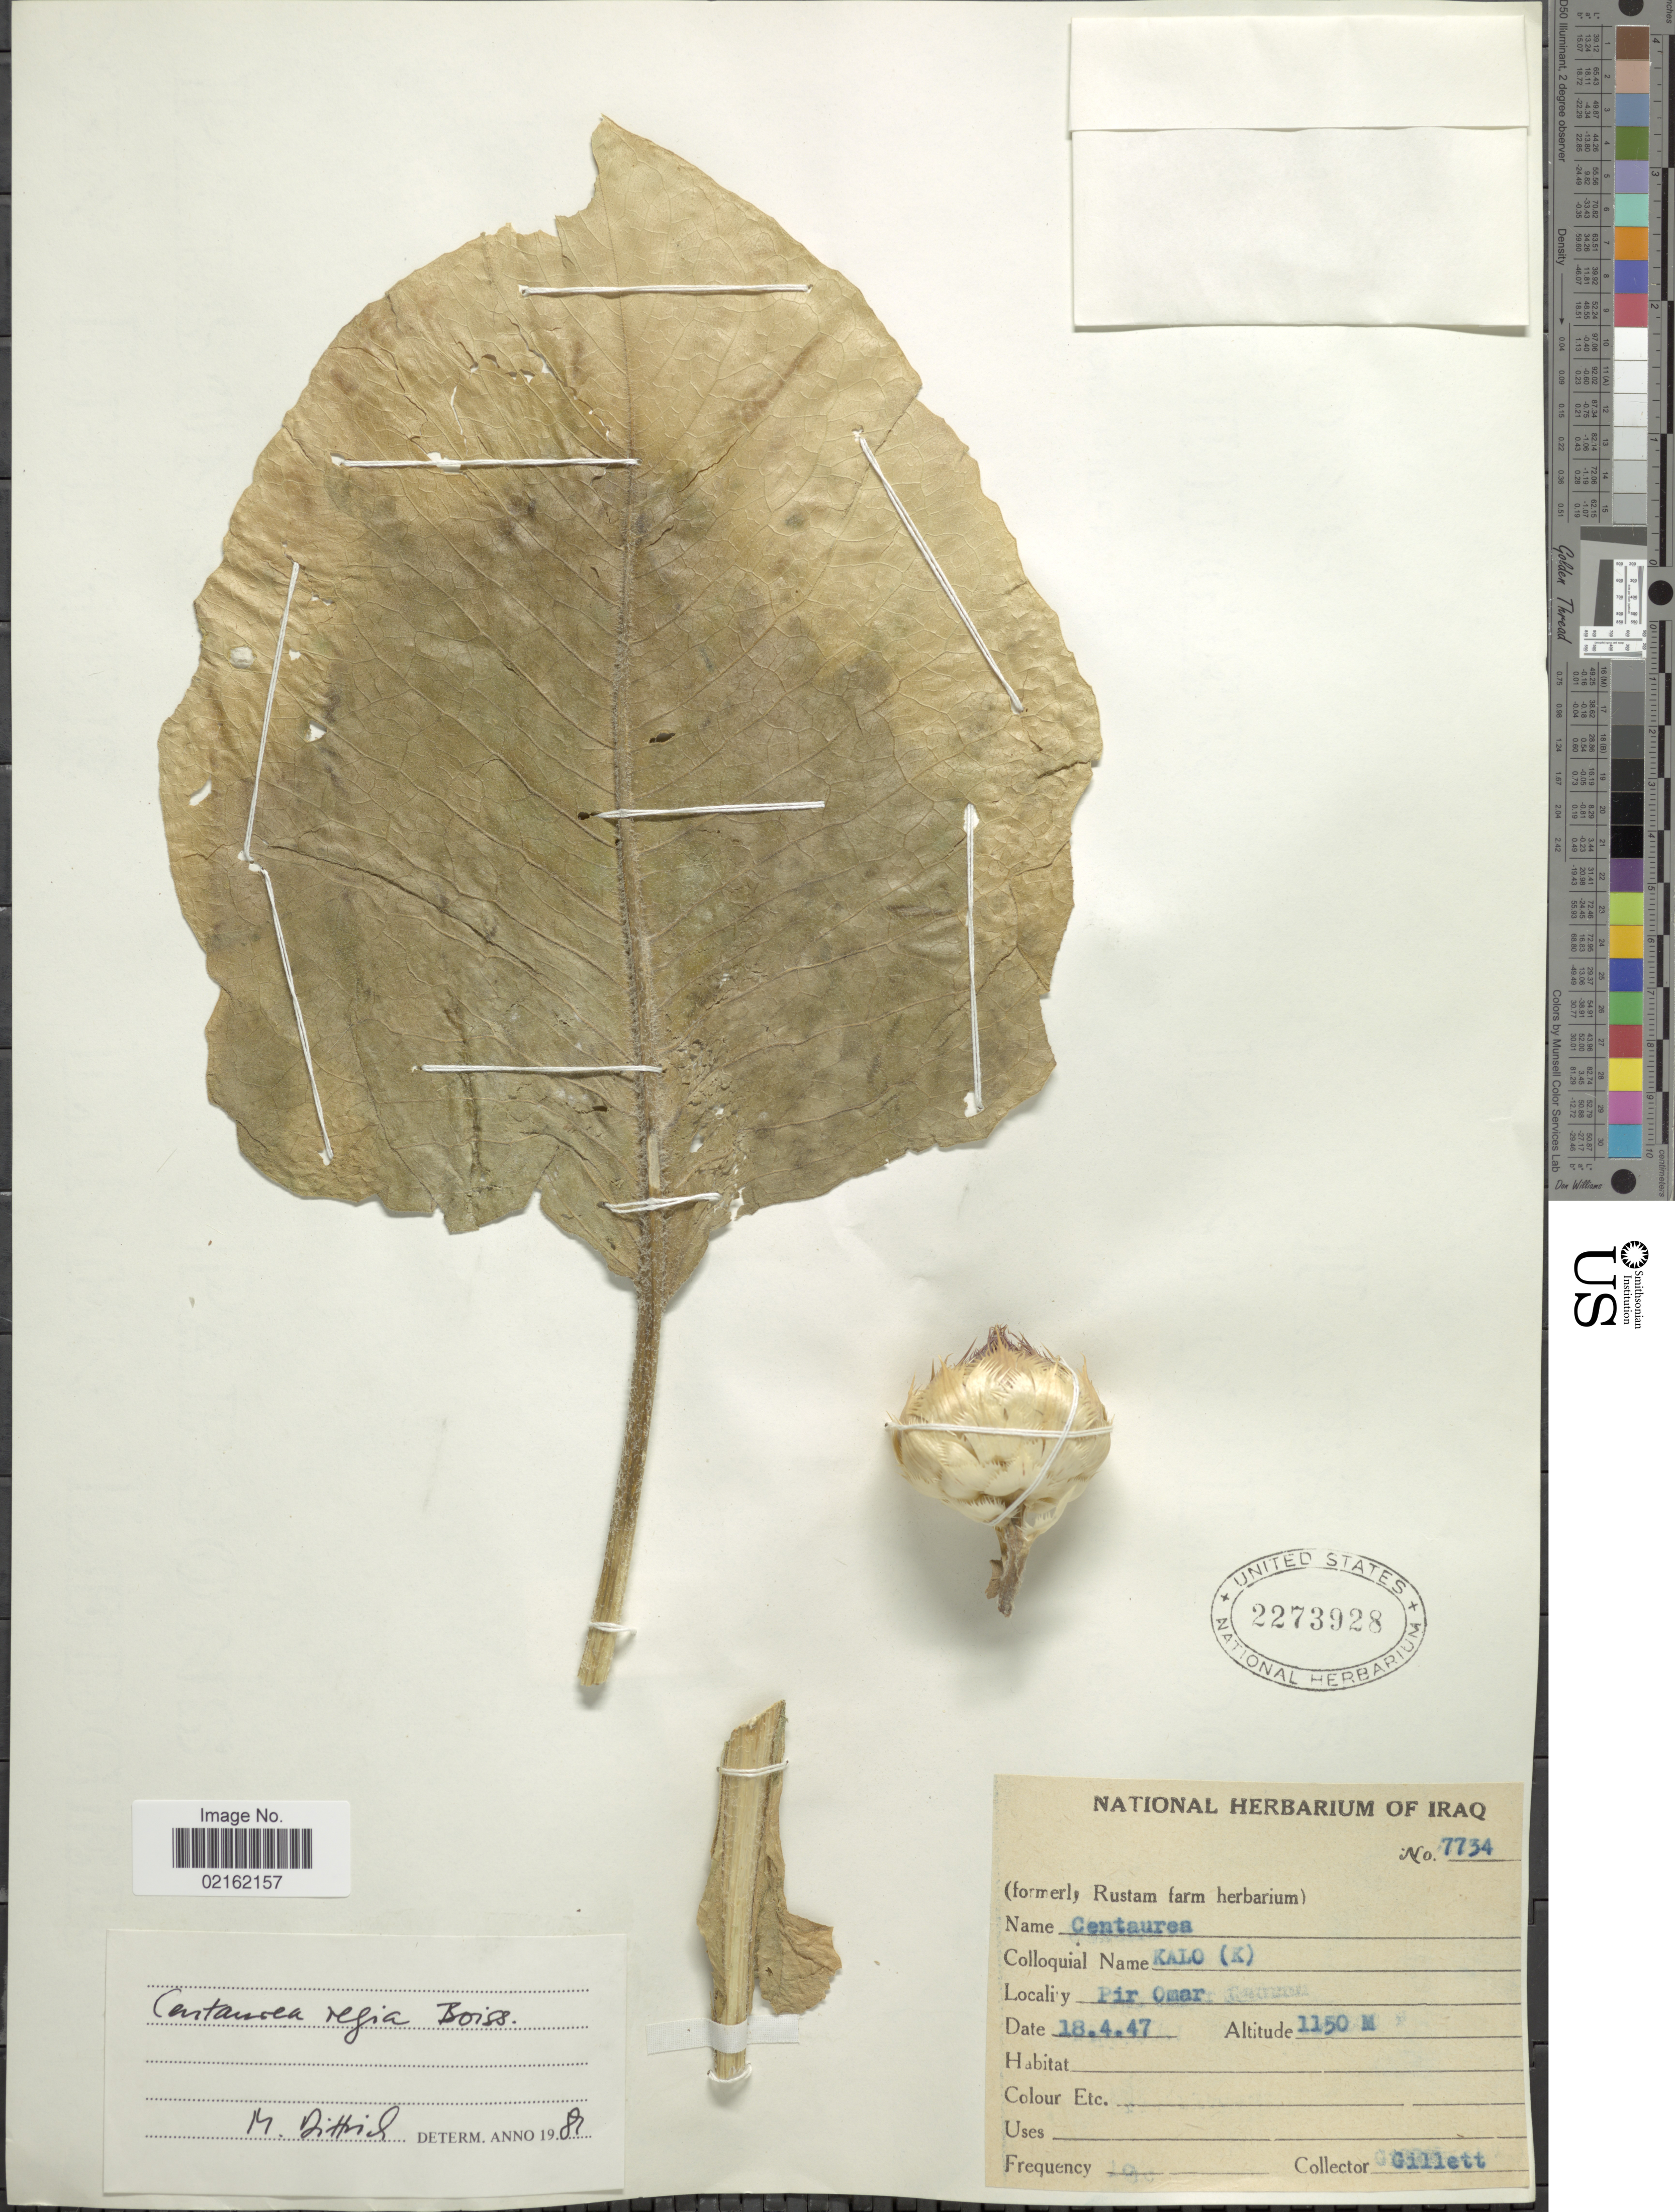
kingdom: Plantae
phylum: Tracheophyta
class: Magnoliopsida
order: Asterales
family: Asteraceae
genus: Centaurea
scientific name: Centaurea regia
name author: Boiss.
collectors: Gillett, --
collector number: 7734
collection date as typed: Transcribed d/m/y: 18/4/47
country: Iraq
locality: Pir Omar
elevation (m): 1150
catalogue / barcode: US 2273928